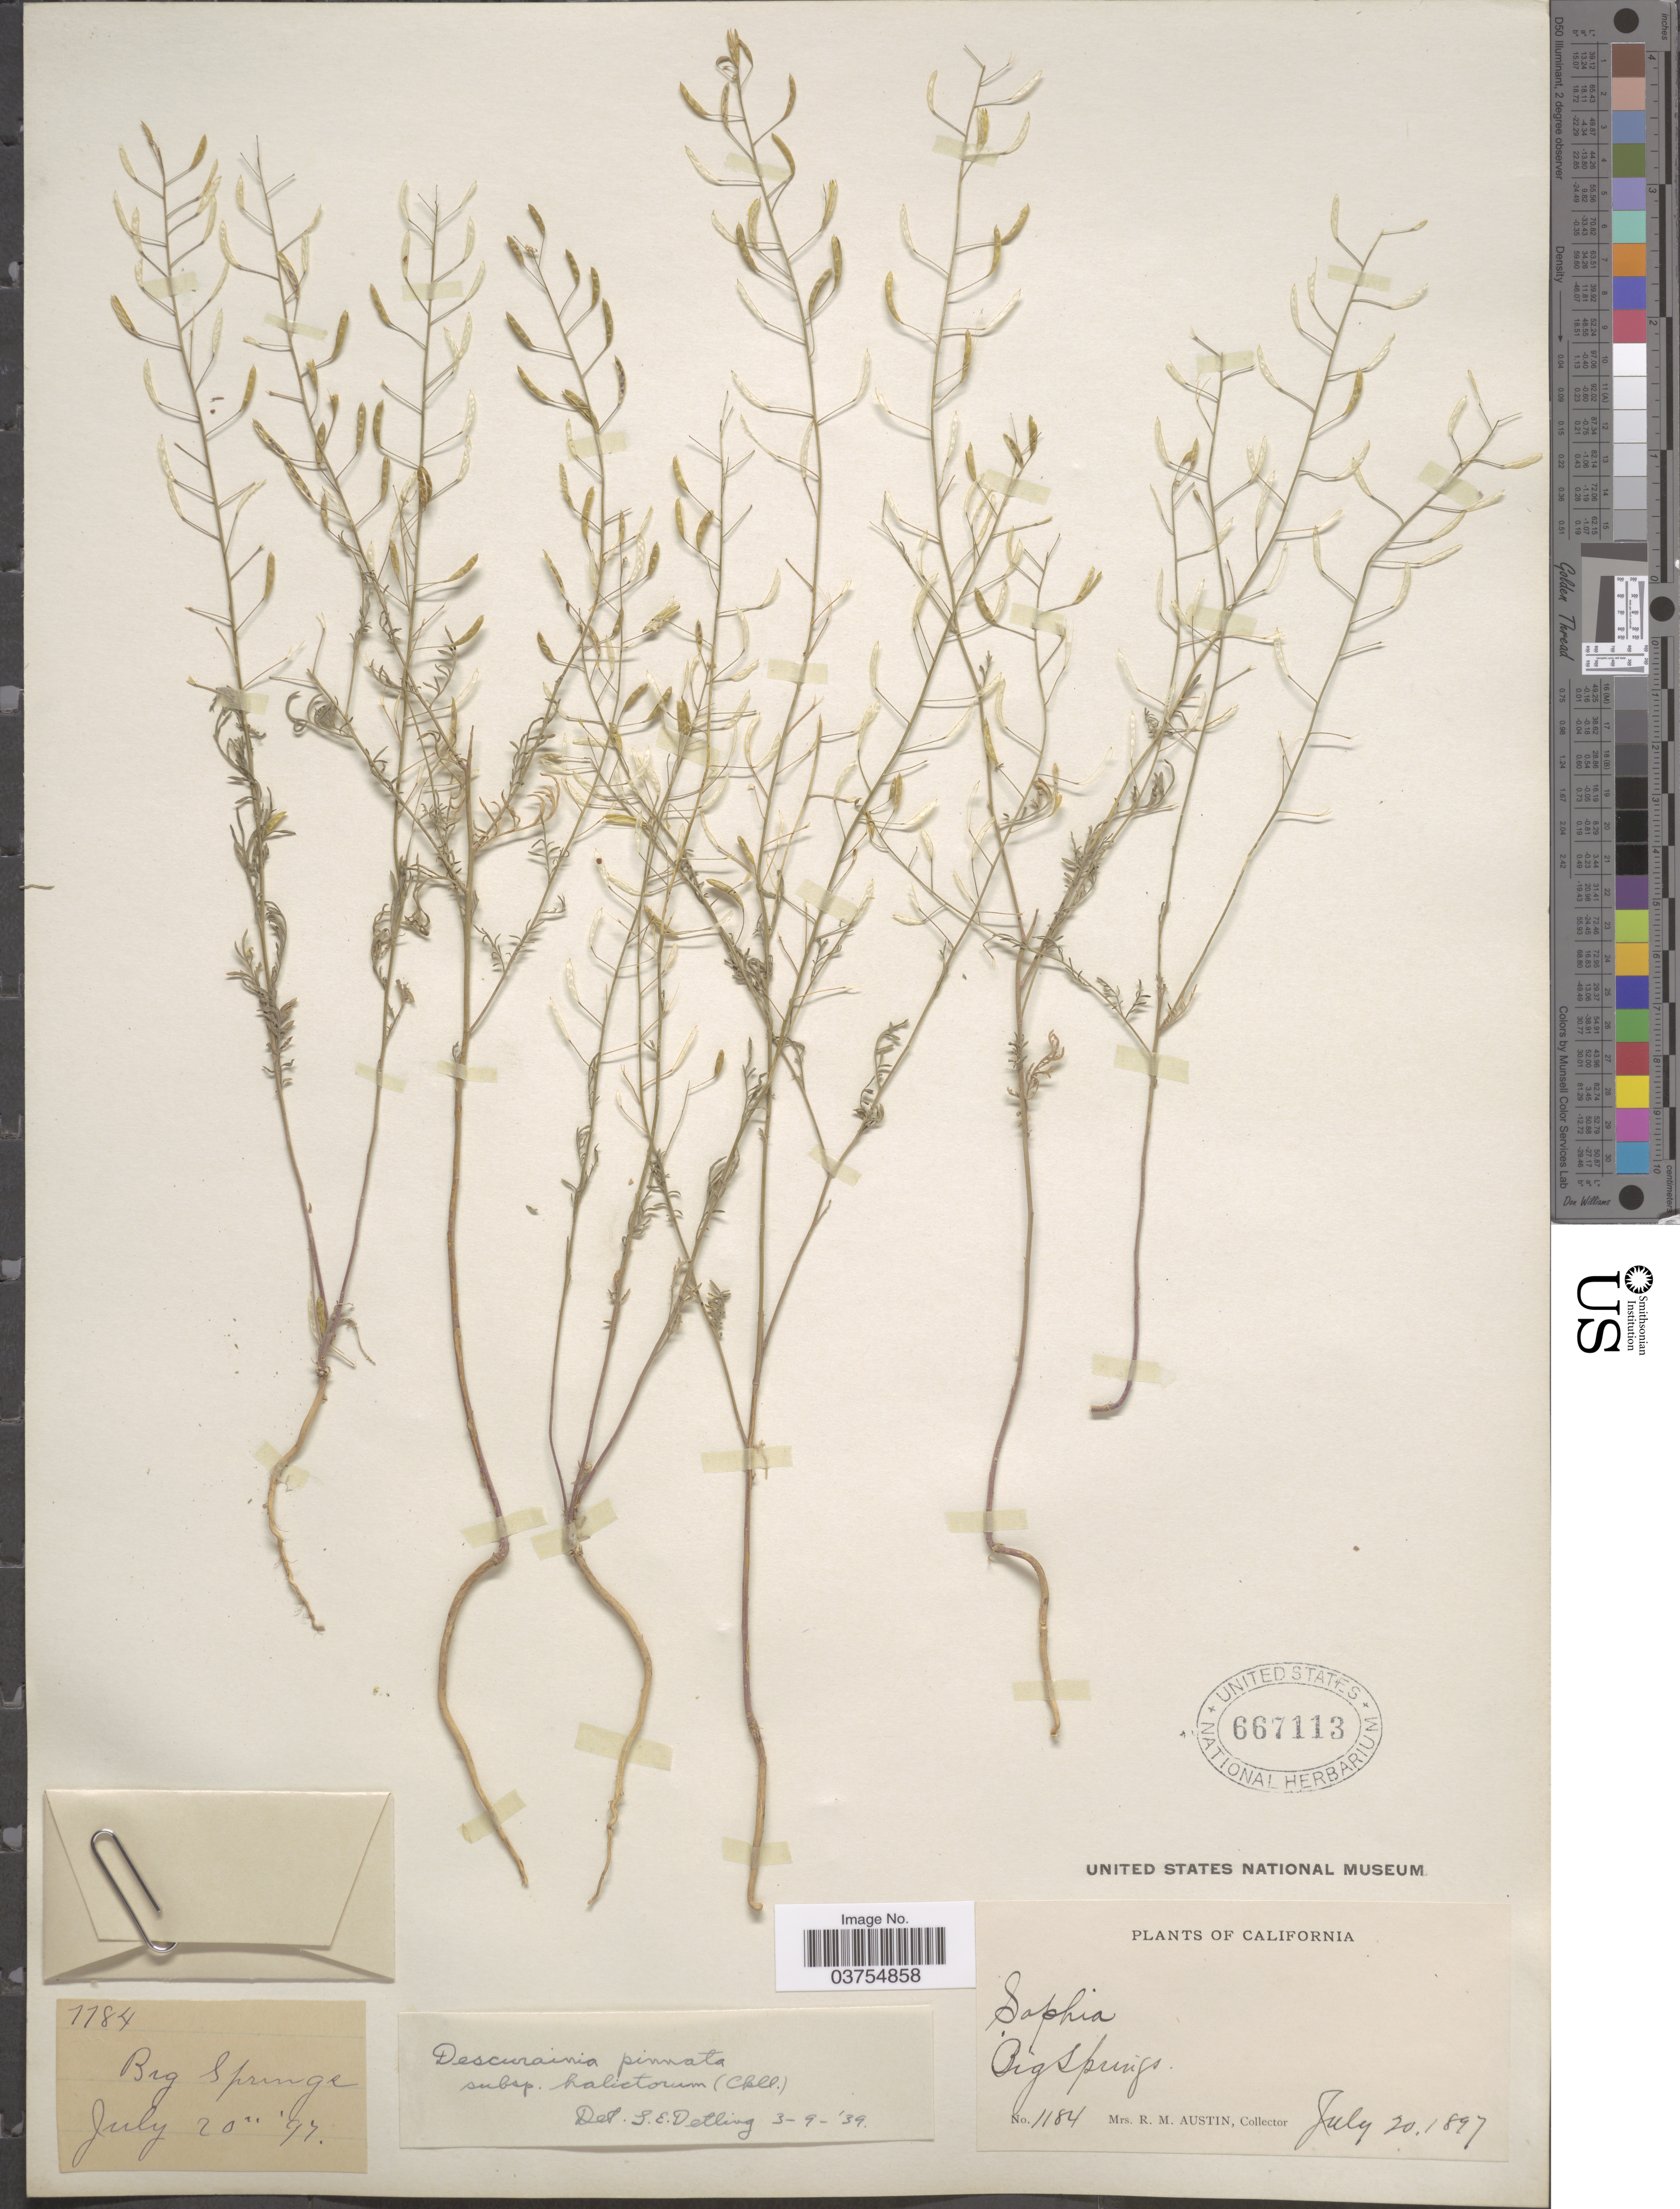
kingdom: Plantae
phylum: Tracheophyta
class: Magnoliopsida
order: Brassicales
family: Brassicaceae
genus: Descurainia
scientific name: Descurainia pinnata subsp. halictorum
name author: (Cockerell) Detling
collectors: R. Austin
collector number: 1184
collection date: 1897-07-20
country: United States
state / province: California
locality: Big Springs.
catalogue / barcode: US 667113